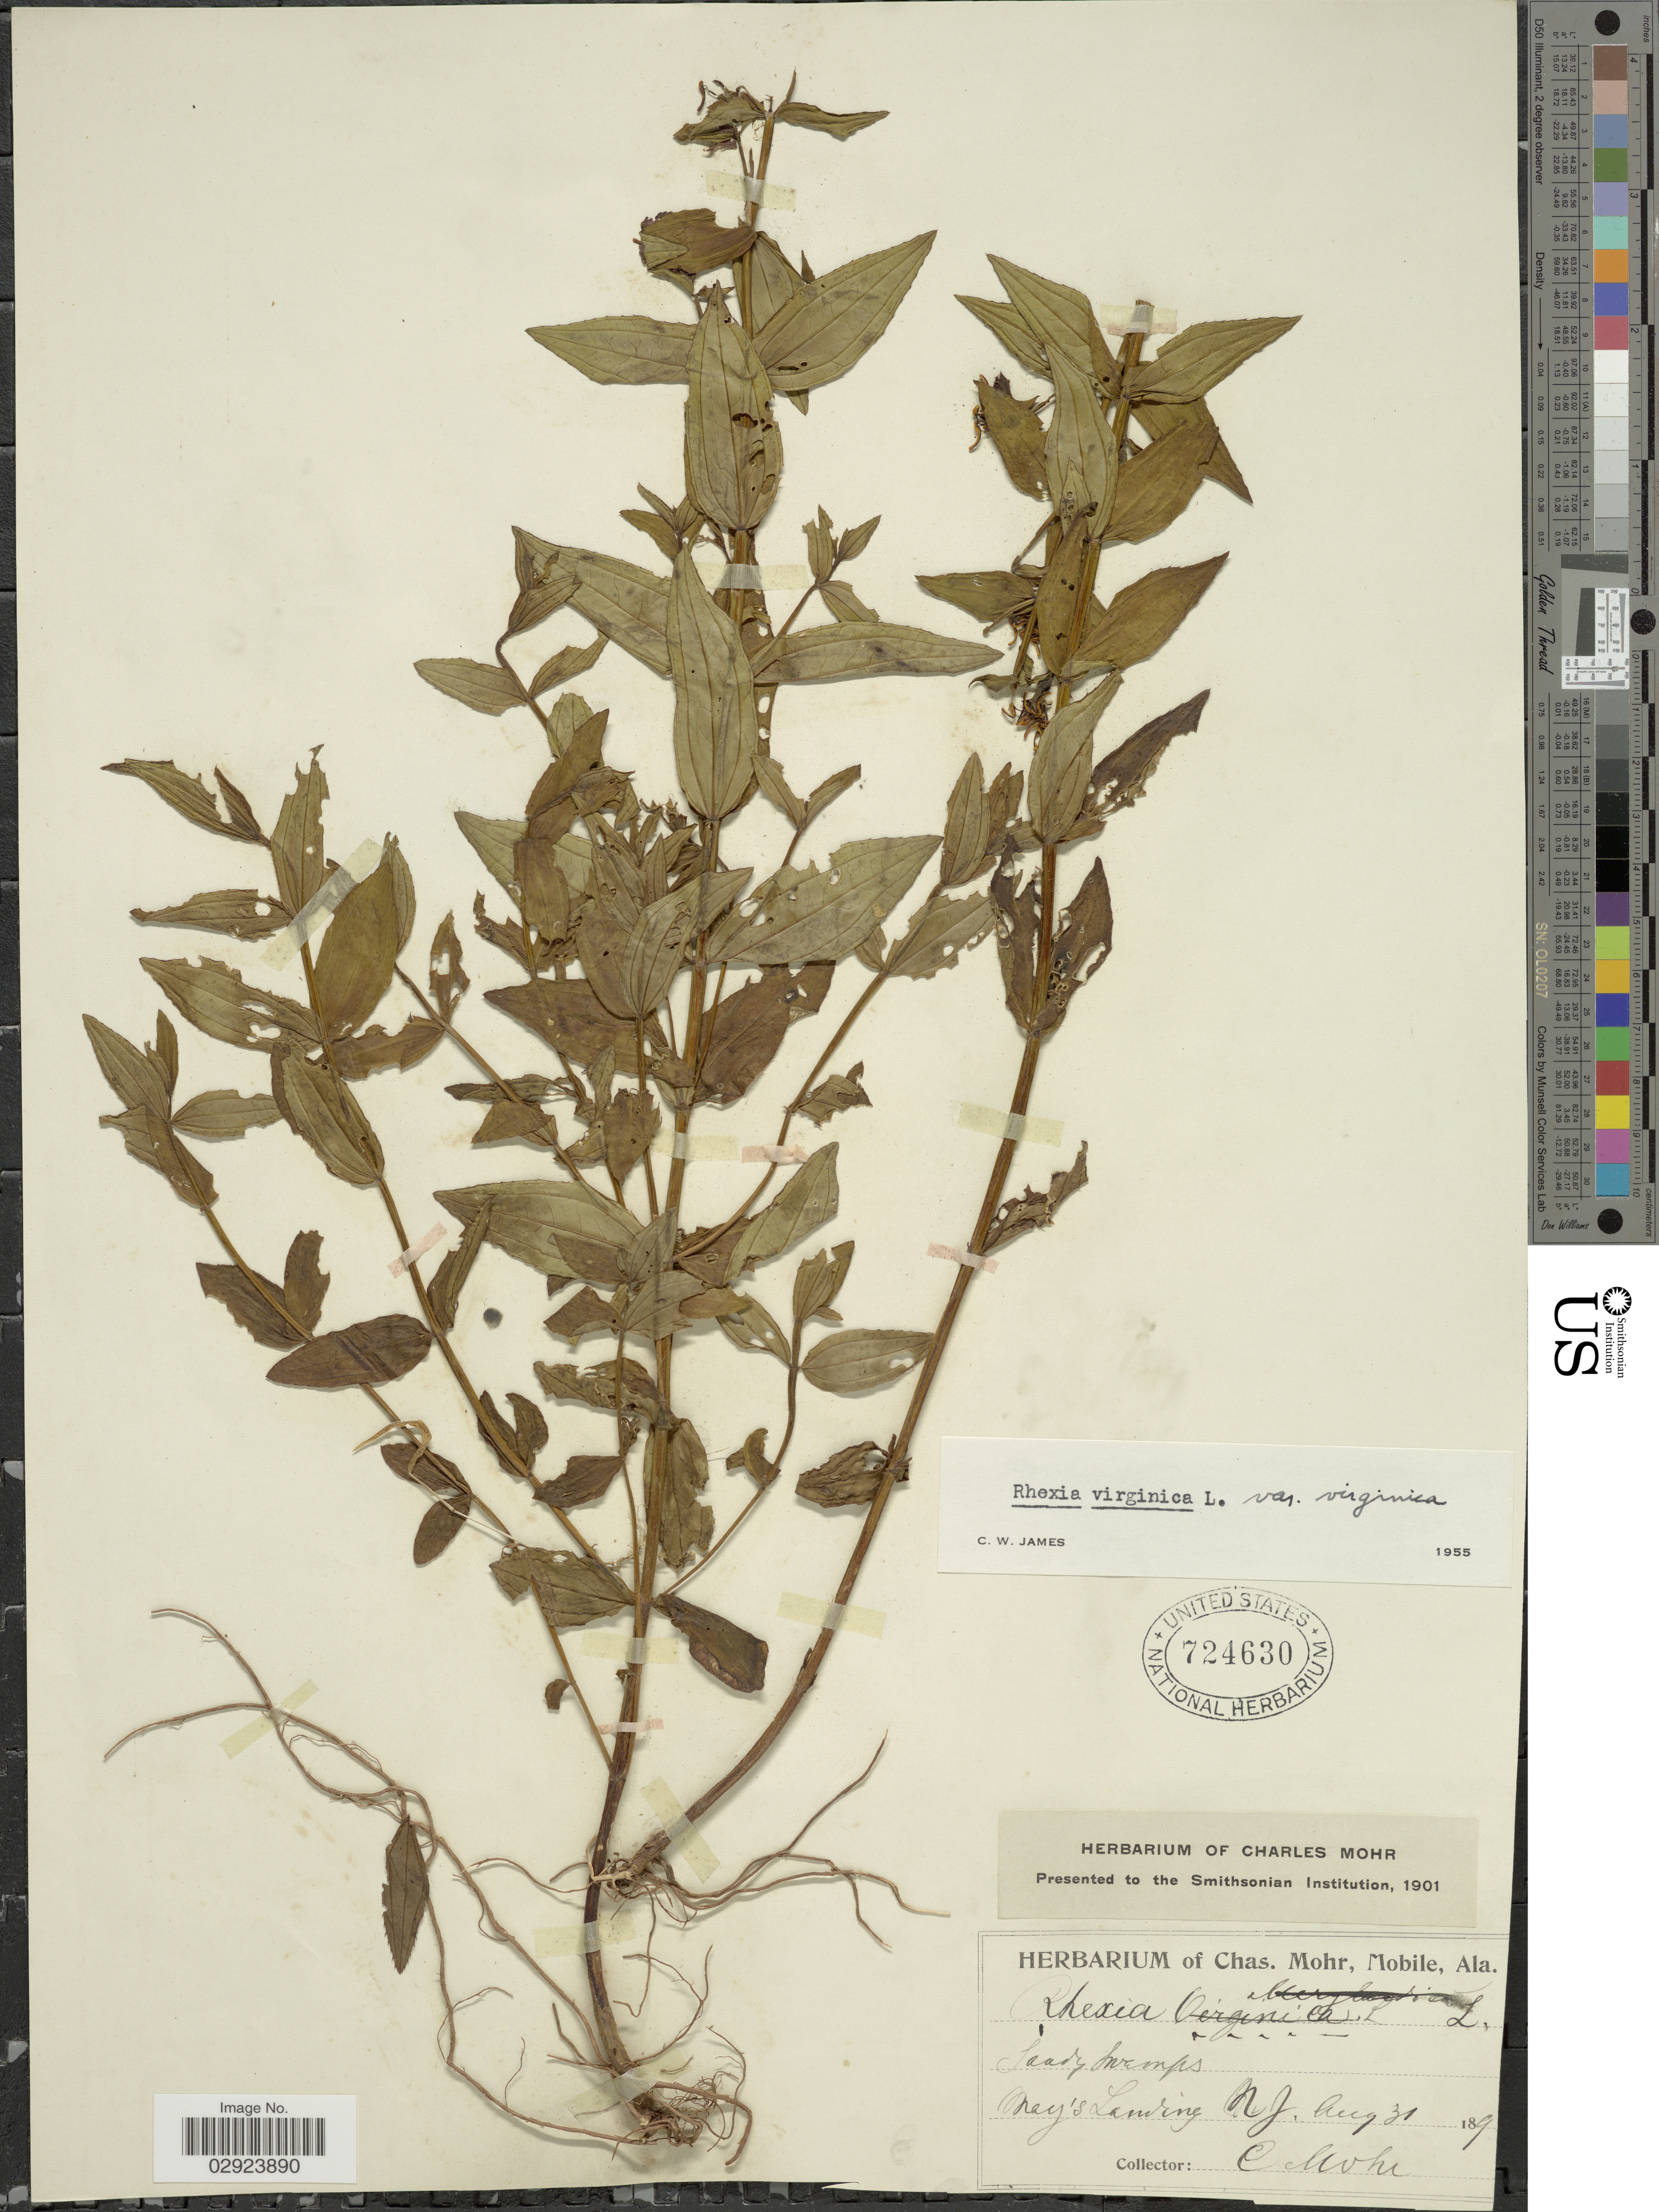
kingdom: Plantae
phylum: Tracheophyta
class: Magnoliopsida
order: Myrtales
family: Melastomataceae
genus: Rhexia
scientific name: Rhexia virginica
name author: L.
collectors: Mohr, C. T. (herbarium)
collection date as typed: Transcribed d/m/y: 31/8/189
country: United States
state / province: New Jersey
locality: Sandy swamps. May's Landing NJ.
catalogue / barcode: US 724630